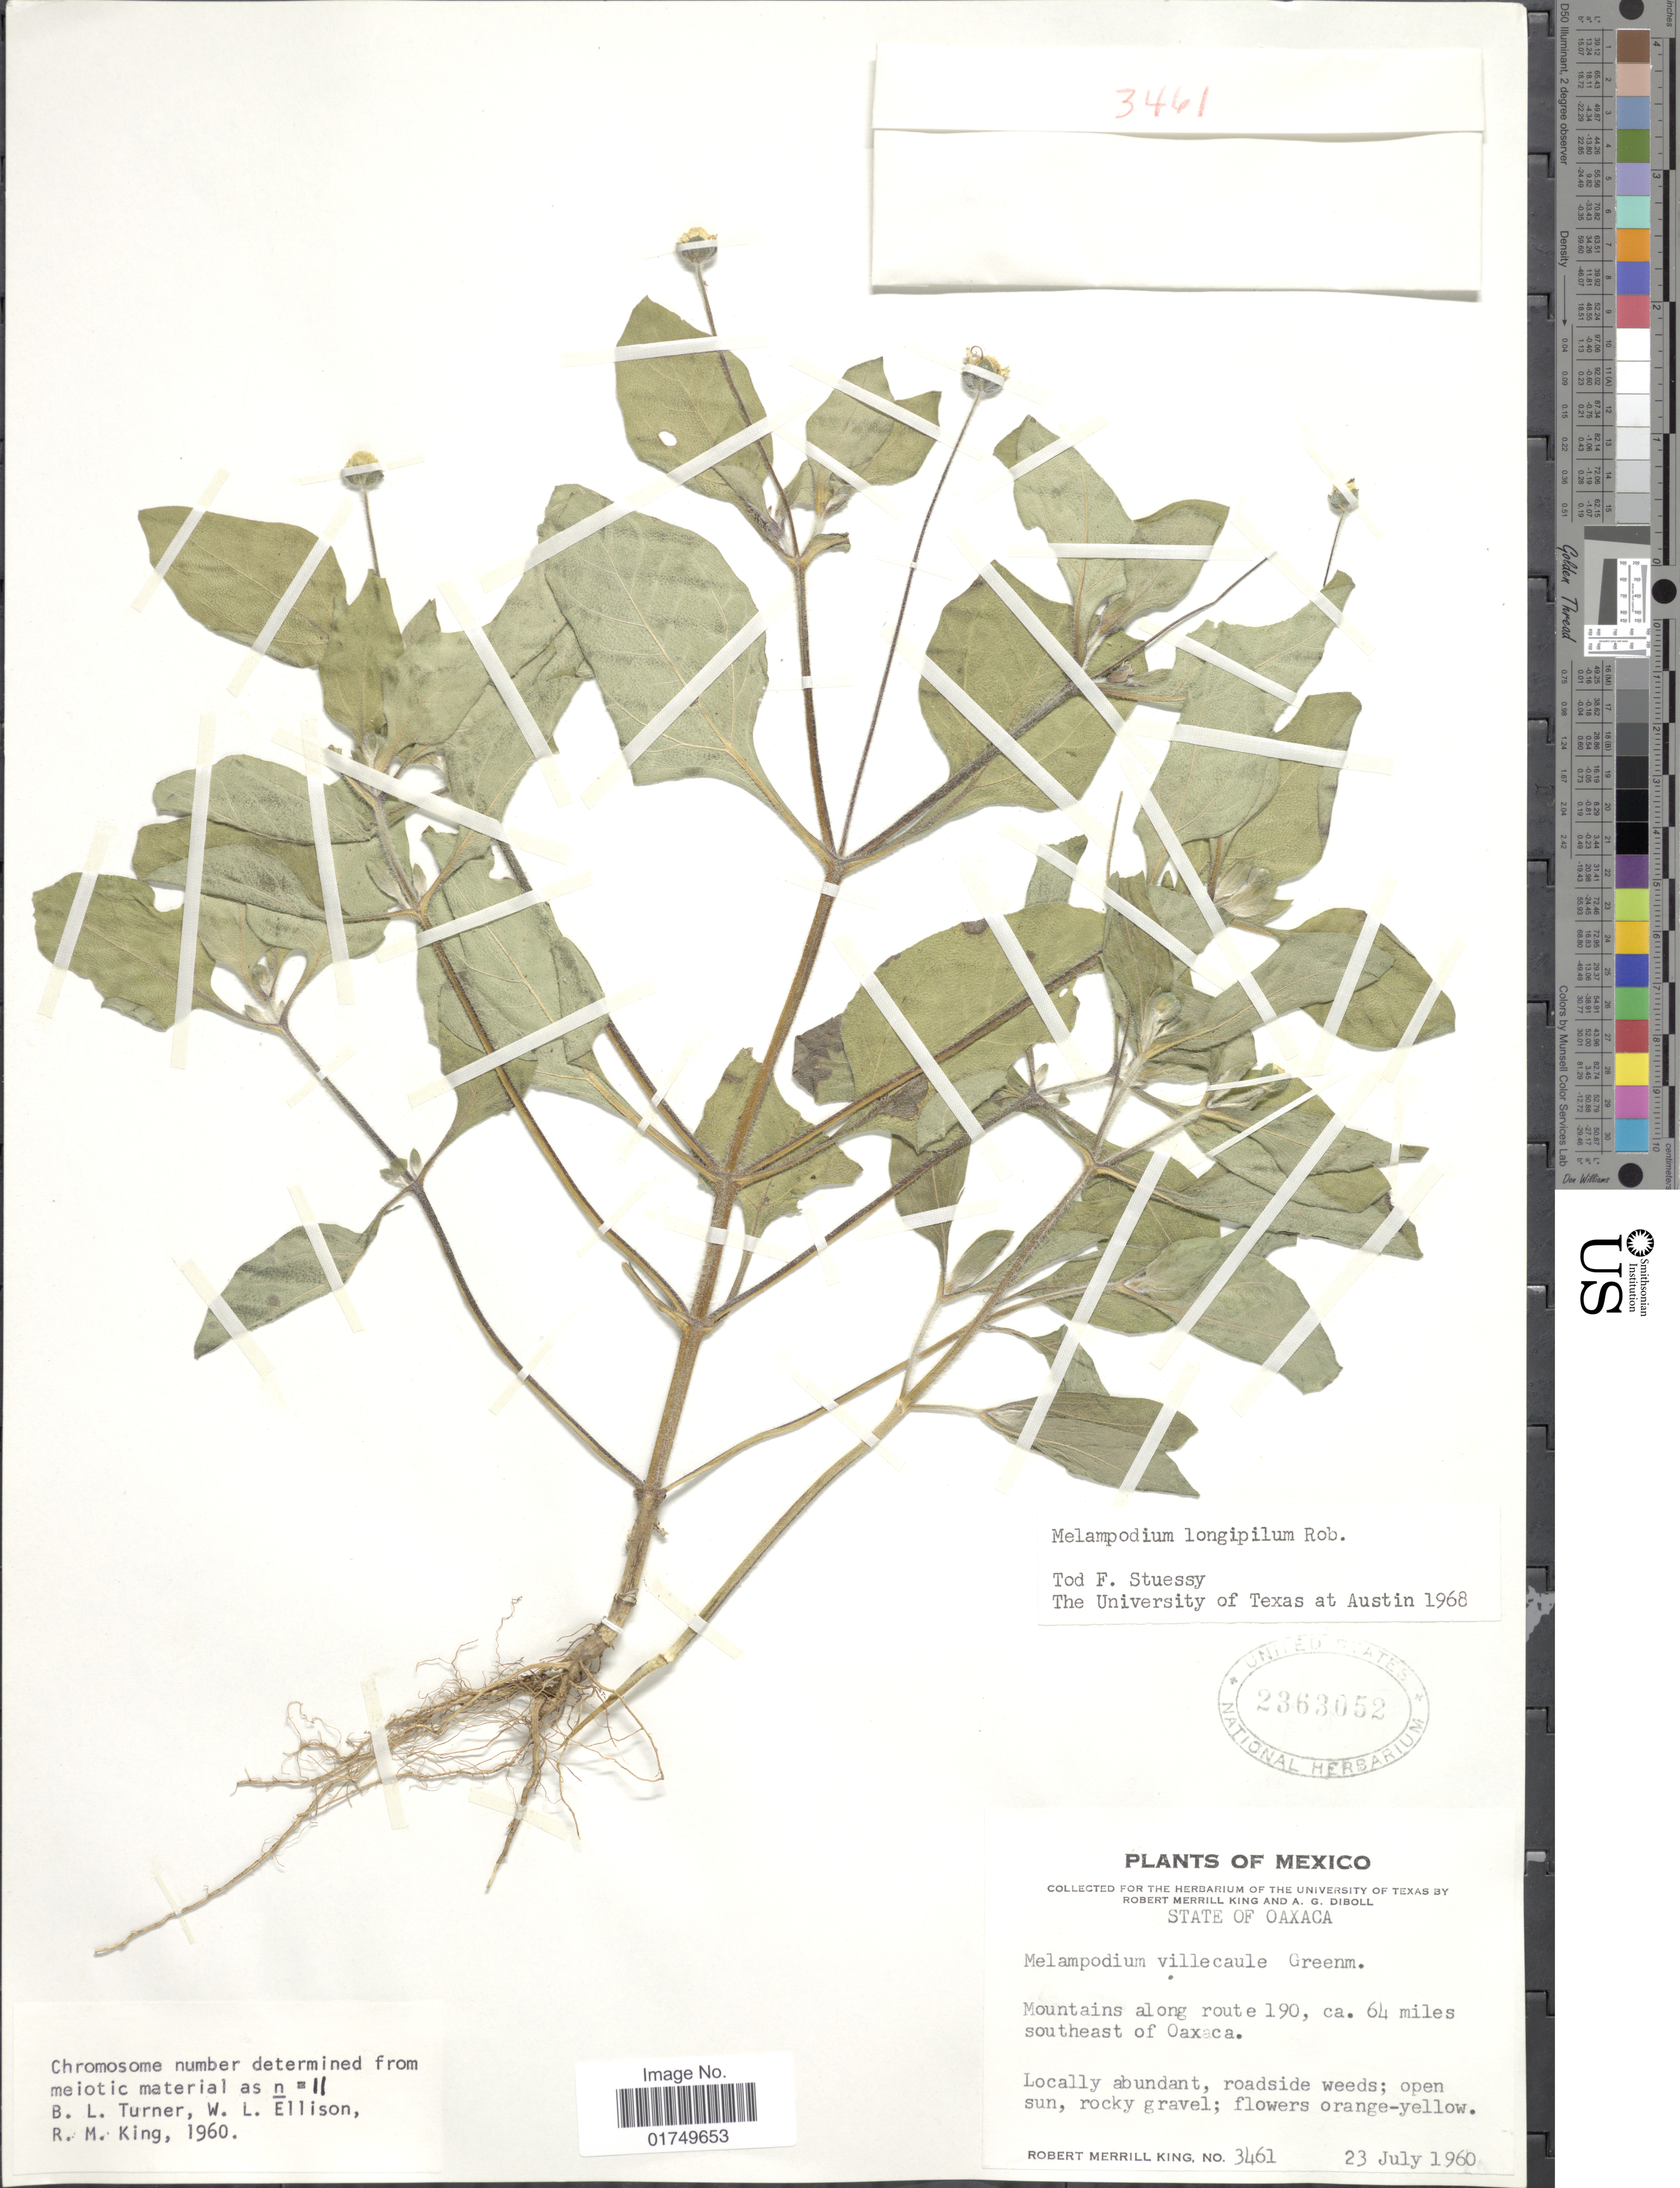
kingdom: Plantae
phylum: Tracheophyta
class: Magnoliopsida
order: Asterales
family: Asteraceae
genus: Melampodium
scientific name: Melampodium longipilum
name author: B.L. Rob.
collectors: R. M. King & A. Diboll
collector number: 3461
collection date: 1960-07-23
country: Mexico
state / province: Oaxaca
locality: Mountains along route 190, ca. 64 miles southeast of Oaxaca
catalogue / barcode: US 2363052